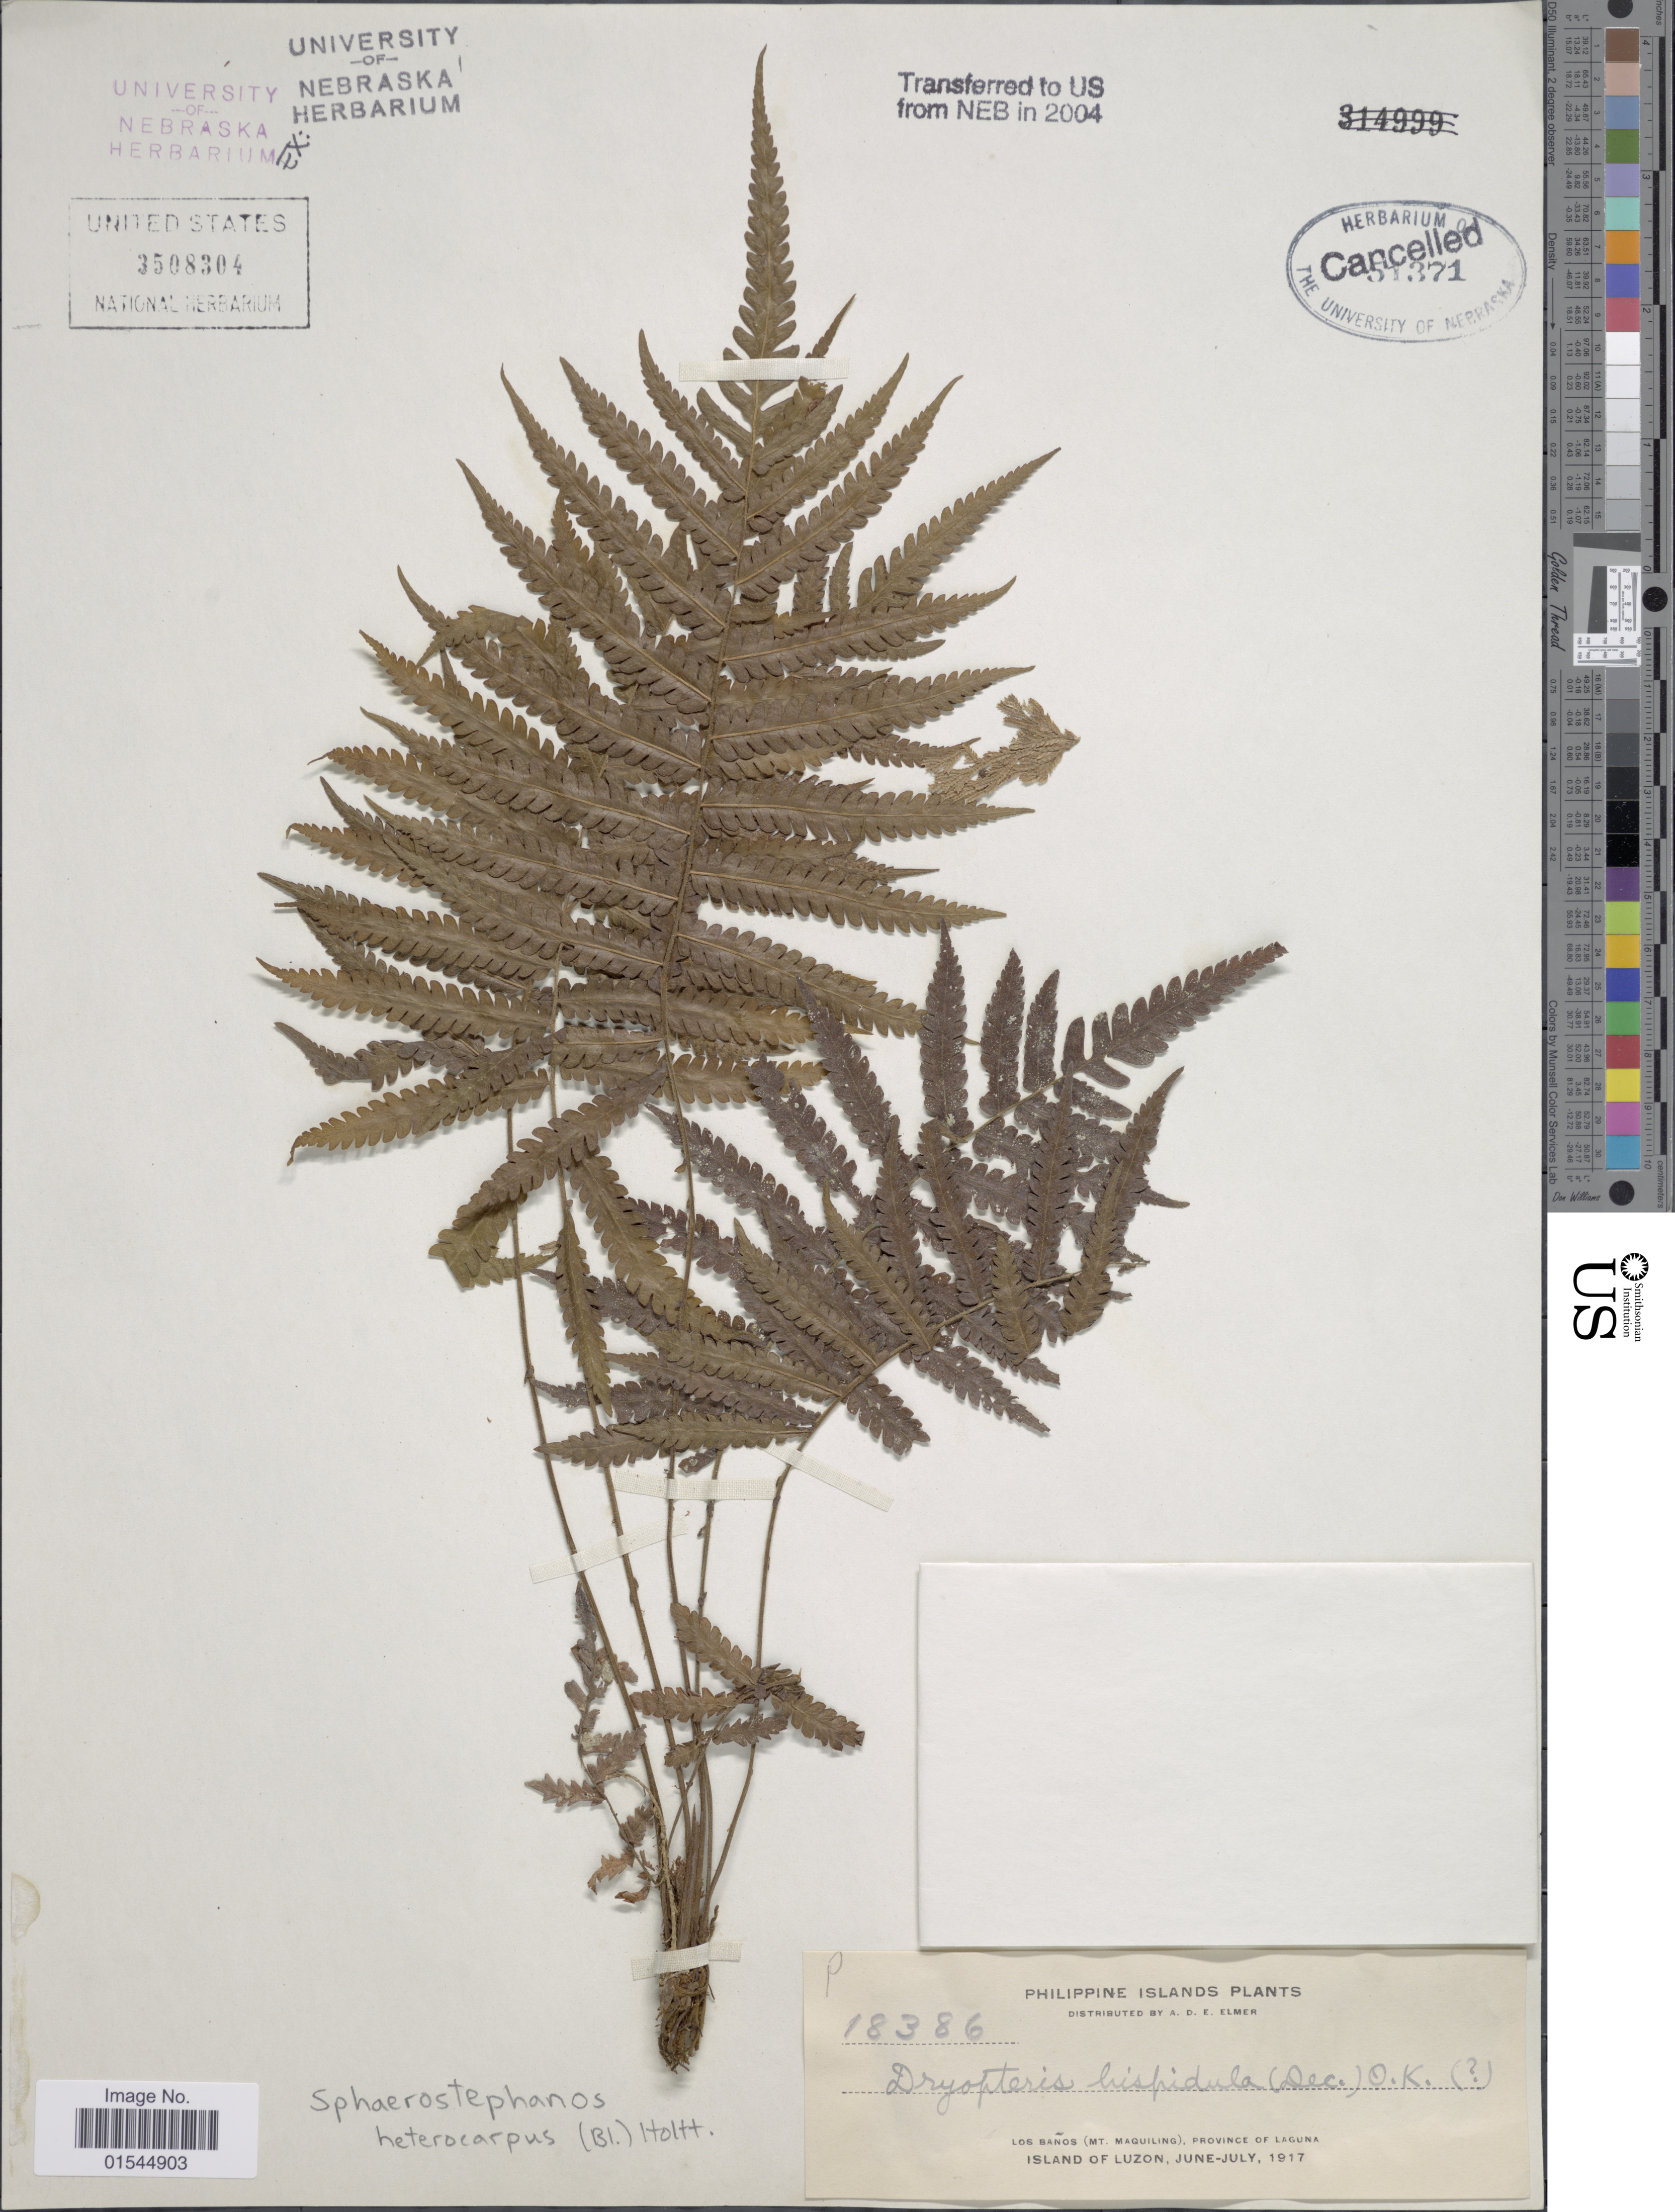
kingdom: Plantae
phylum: Tracheophyta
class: Polypodiopsida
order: Polypodiales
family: Thelypteridaceae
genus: Sphaerostephanos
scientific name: Sphaerostephanos heterocarpus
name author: (Blume) Holttum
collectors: A. D. E. Elmer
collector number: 18386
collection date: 1917-06/1917-07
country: Philippines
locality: Philippine Islands, Los Banos (Mt Maquiling), province of Laguna, Island of Luzon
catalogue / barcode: US 3508304